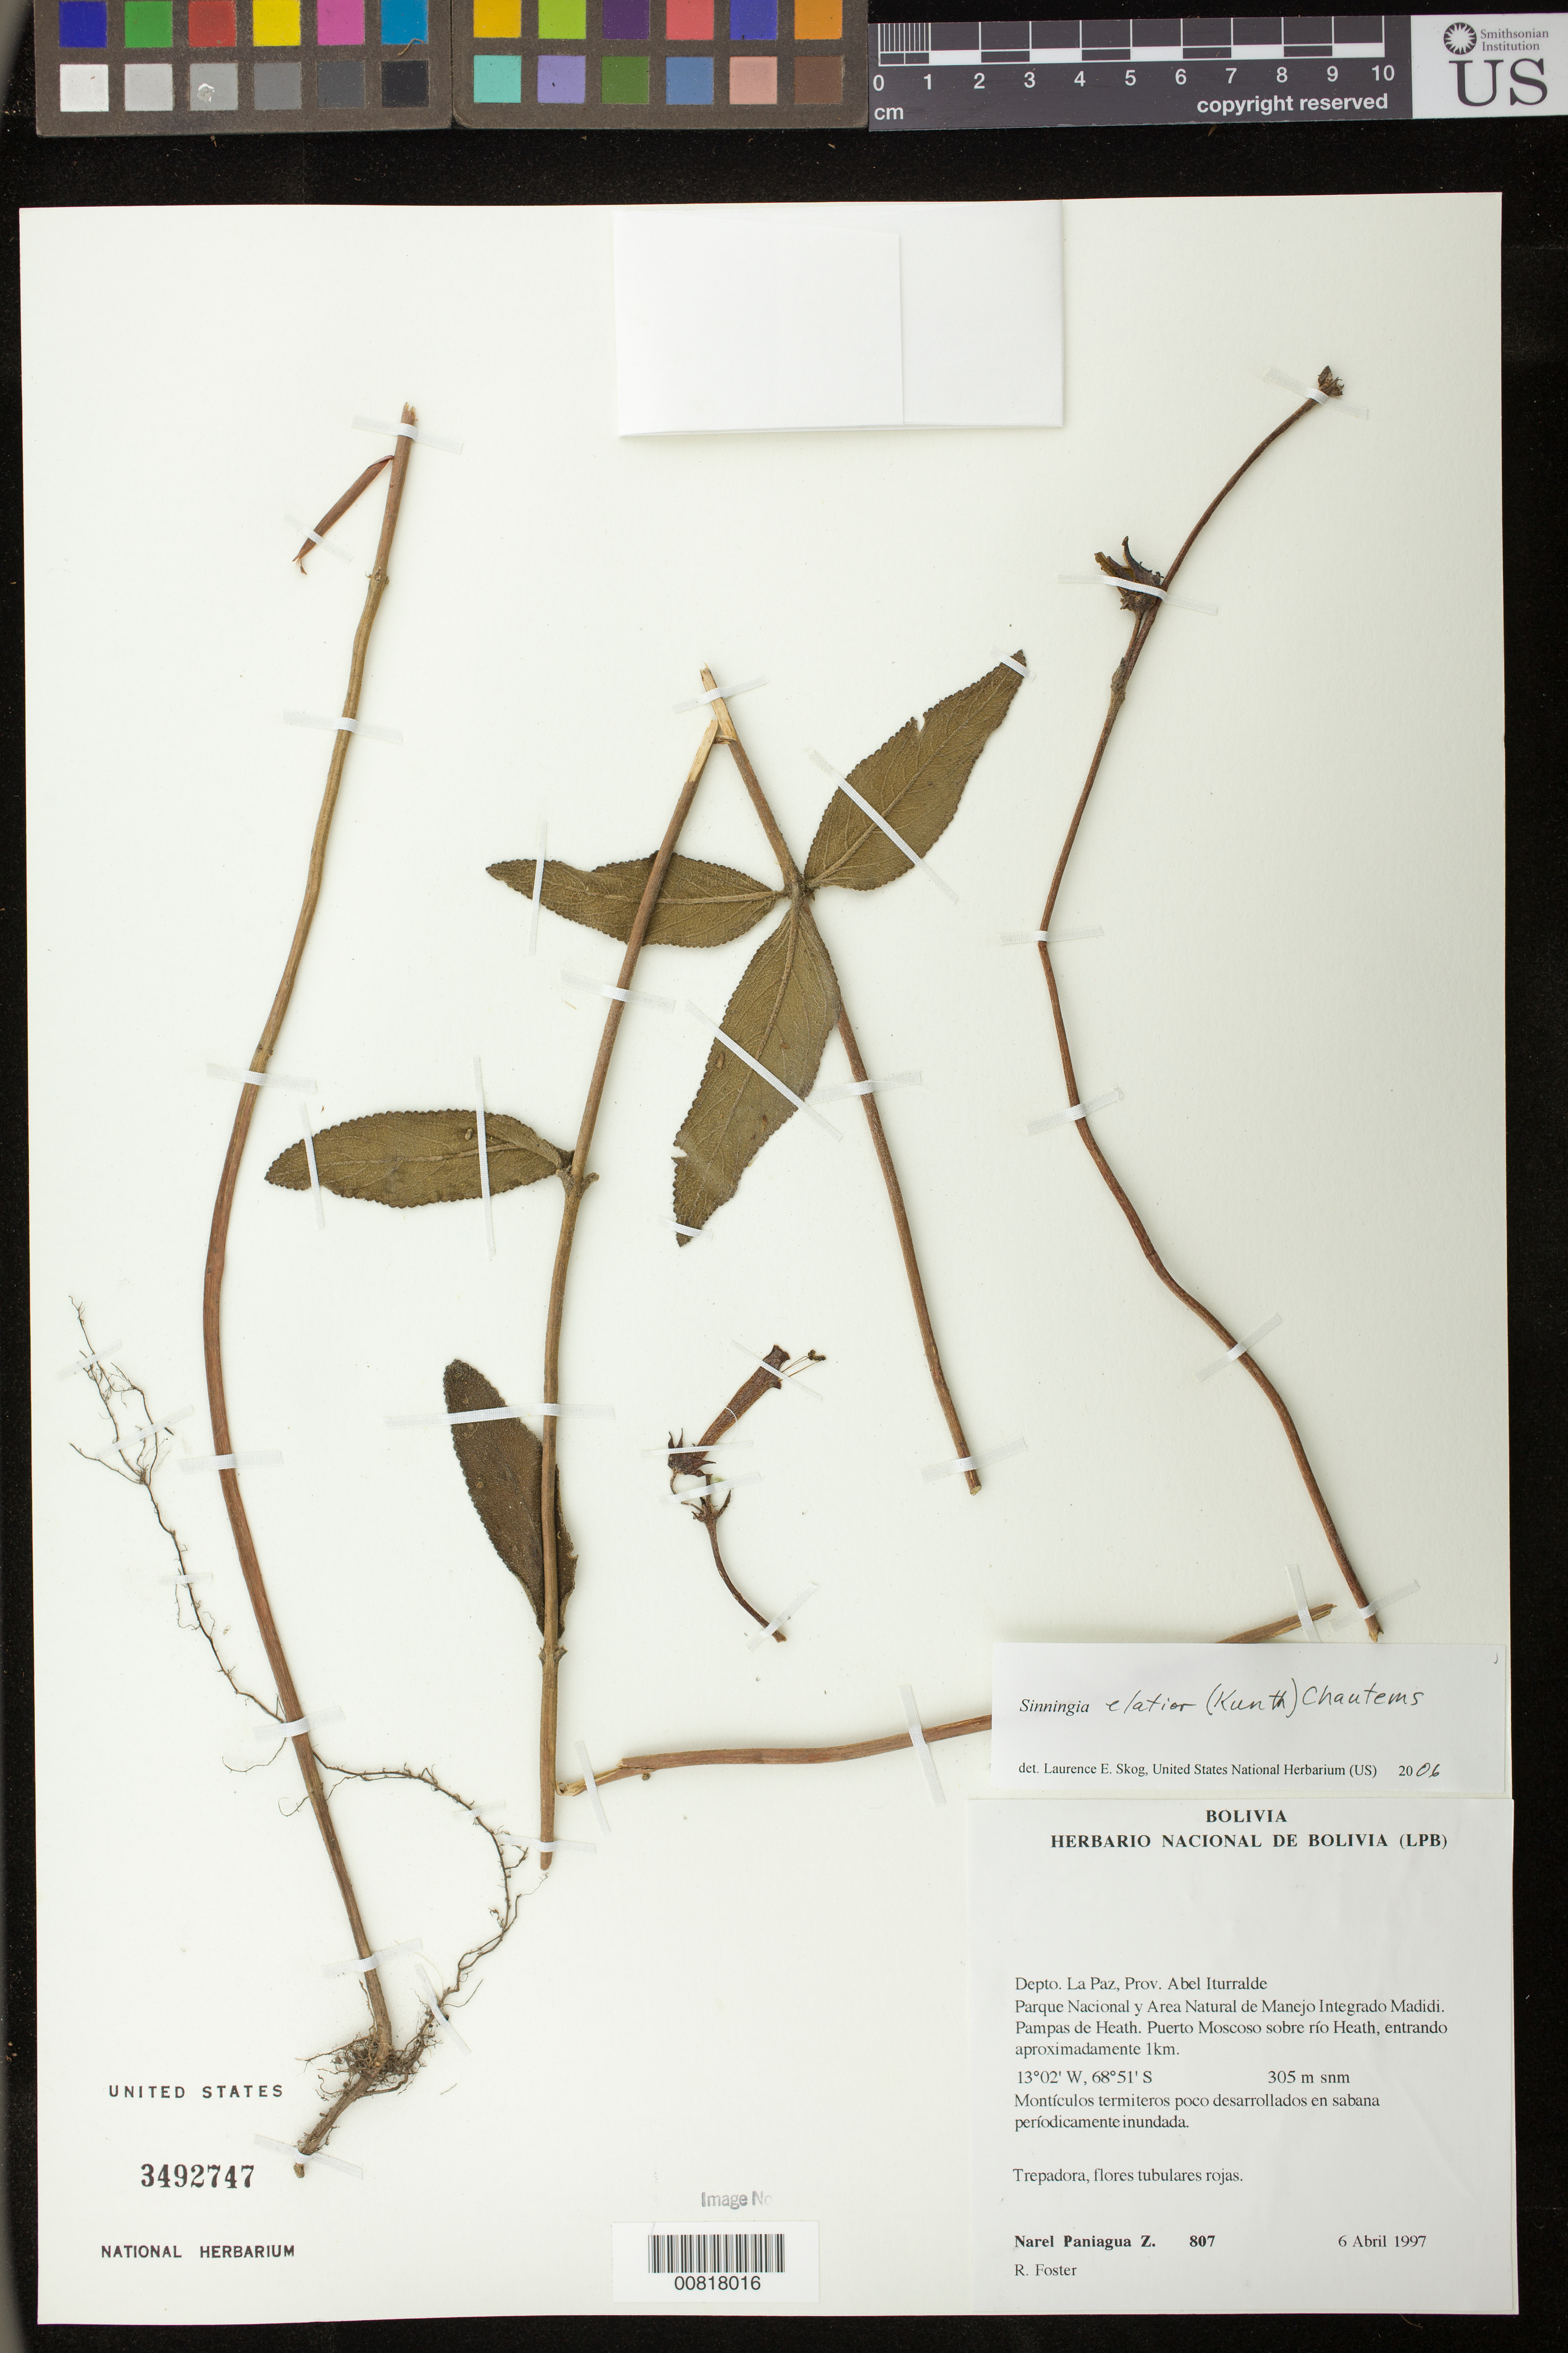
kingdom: Plantae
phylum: Tracheophyta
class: Magnoliopsida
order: Lamiales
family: Gesneriaceae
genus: Sinningia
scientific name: Sinningia elatior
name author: (Kunth) Chautems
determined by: Skog, Laurence E.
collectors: N. Paniagua Zambrana & R. Foster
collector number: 807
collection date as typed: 06 Apr 1997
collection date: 1997-04-06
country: Bolivia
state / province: La Paz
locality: Depto. La Paz, Prov. Abel Iturralde. Parque Nacional y Area Natural de Manejo Inegrado Madid. Pampas de Heath. Puerto Moscoso sobre rio Heath, entrando aproximadamente 1 km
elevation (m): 305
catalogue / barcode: US 3492747